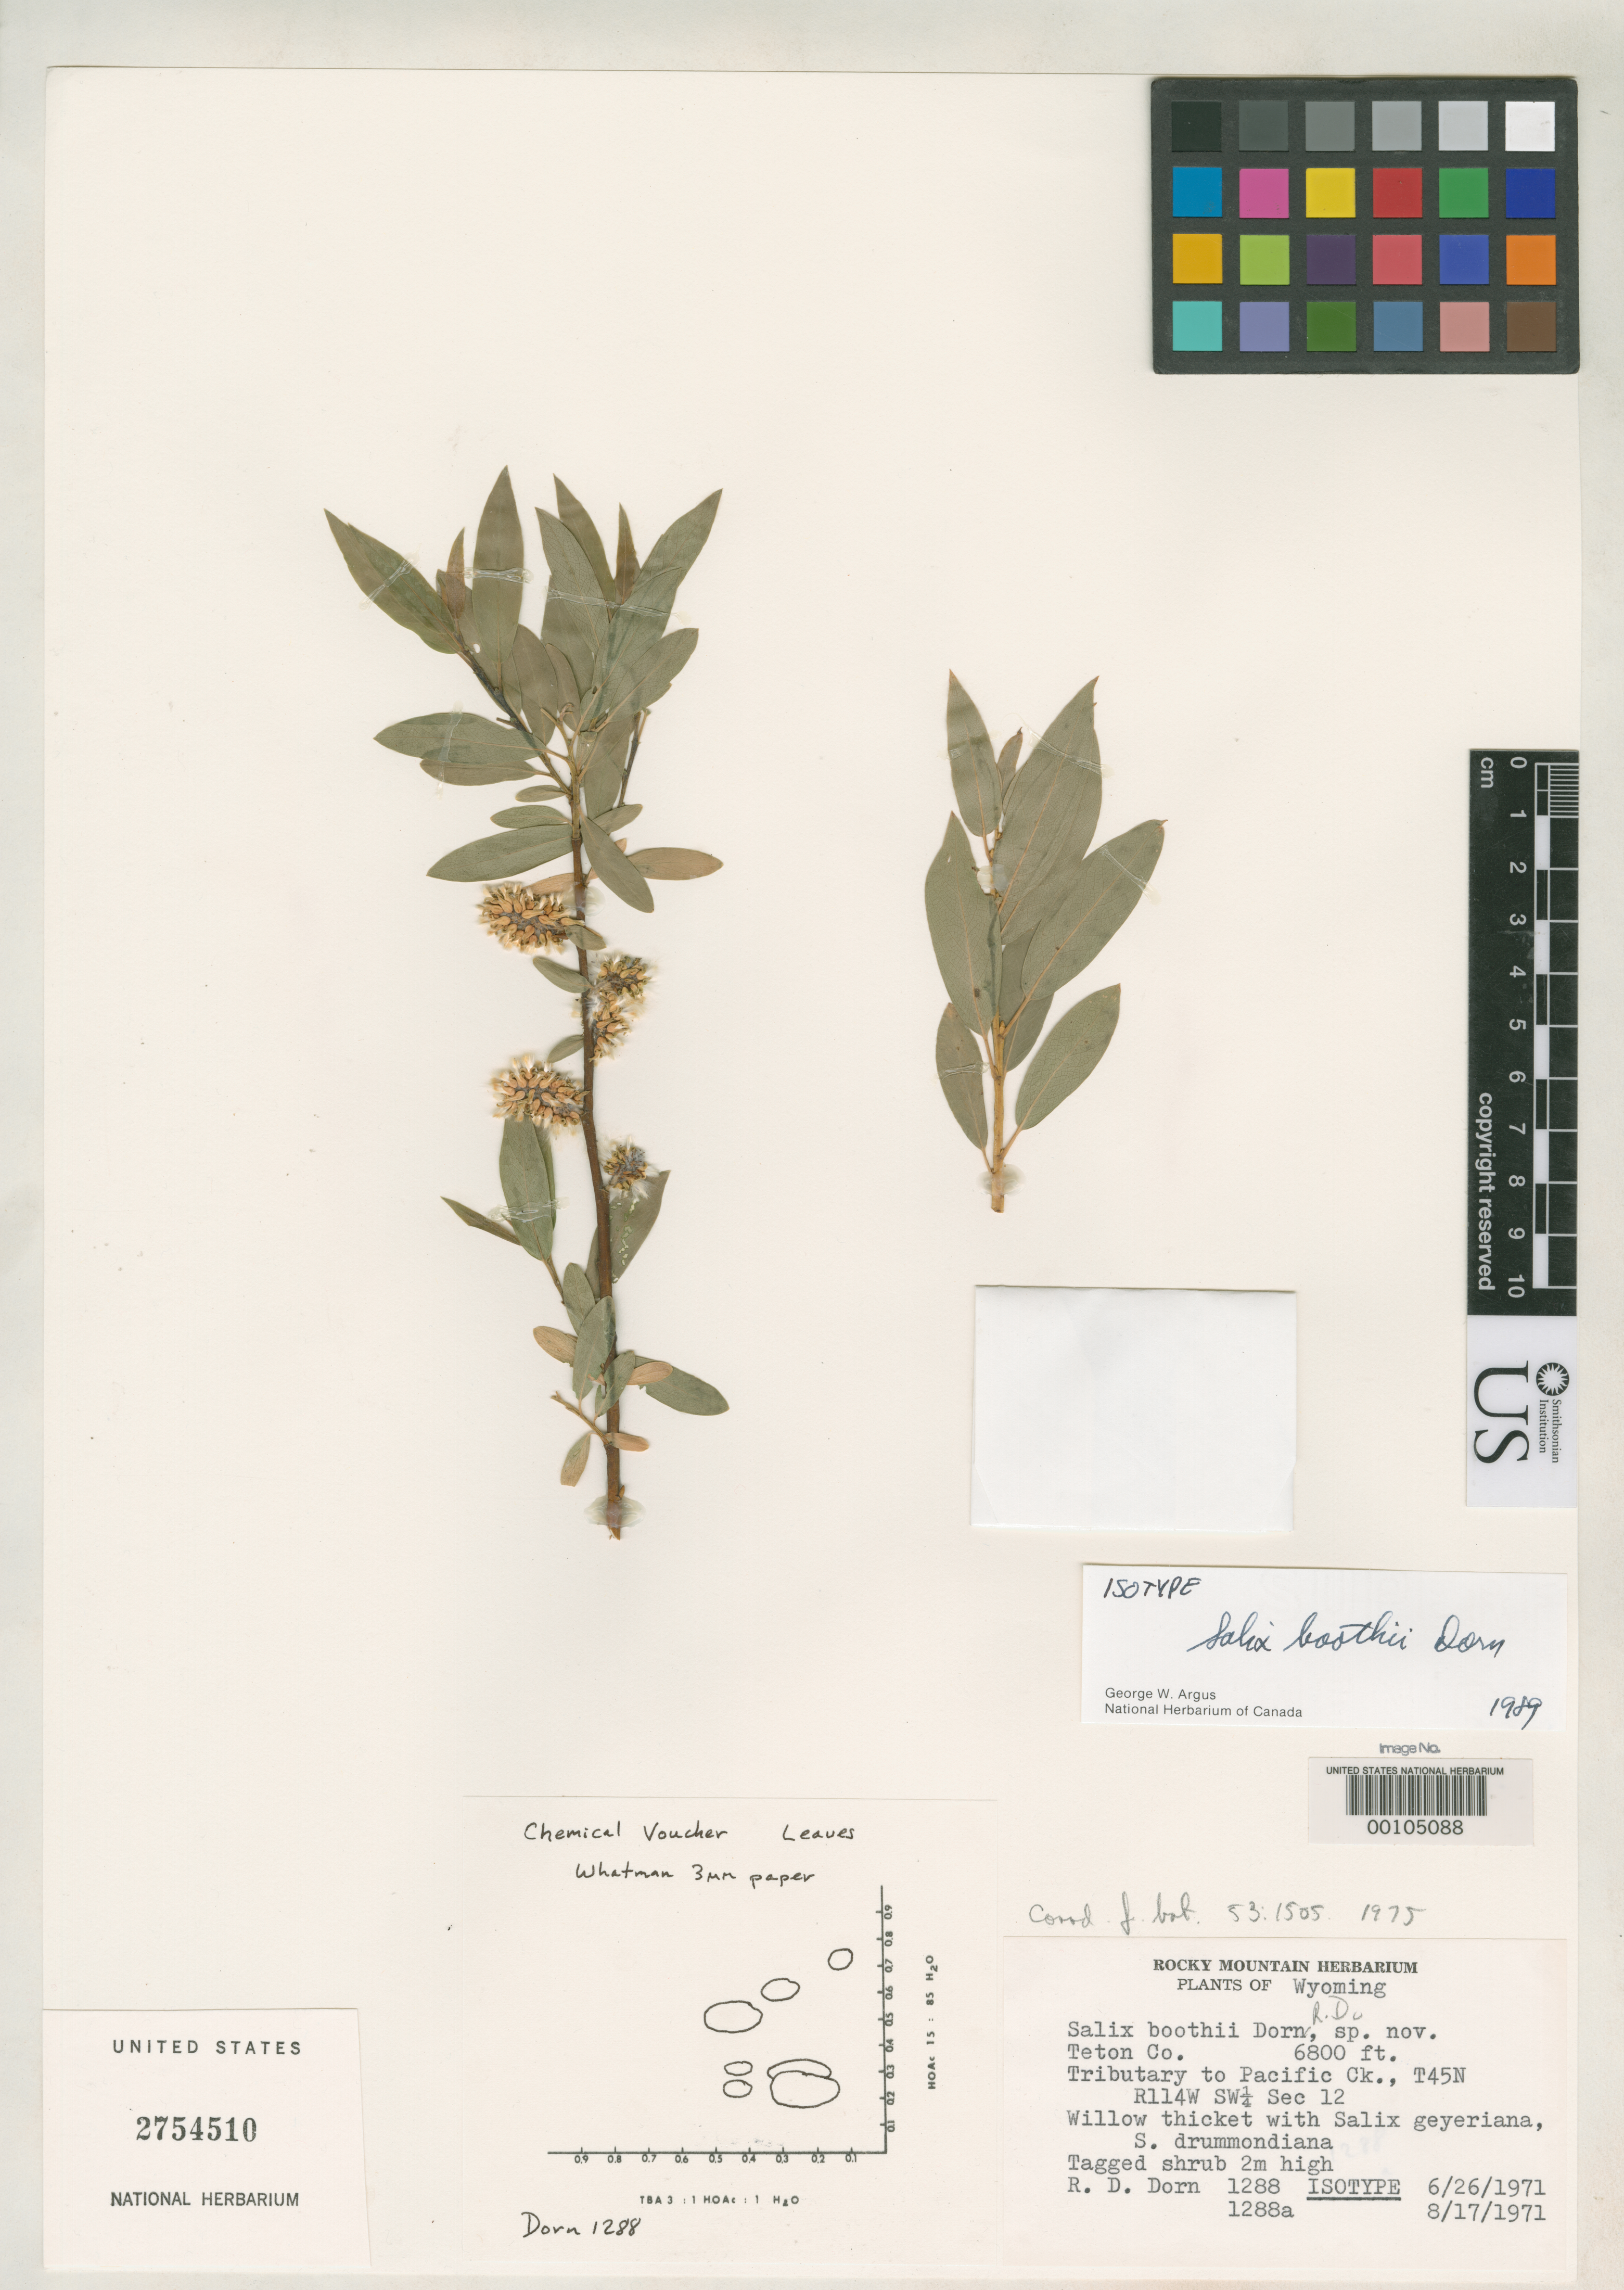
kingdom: Plantae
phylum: Tracheophyta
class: Magnoliopsida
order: Malpighiales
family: Salicaceae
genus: Salix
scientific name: Salix boothii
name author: Dorn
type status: Isotype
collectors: R. D. Dorn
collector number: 1288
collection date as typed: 26 Jun 1971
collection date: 1971-06-26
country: United States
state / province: Wyoming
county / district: Teton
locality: Tributary to Pacific Creek.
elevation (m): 2073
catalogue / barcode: US 2754510